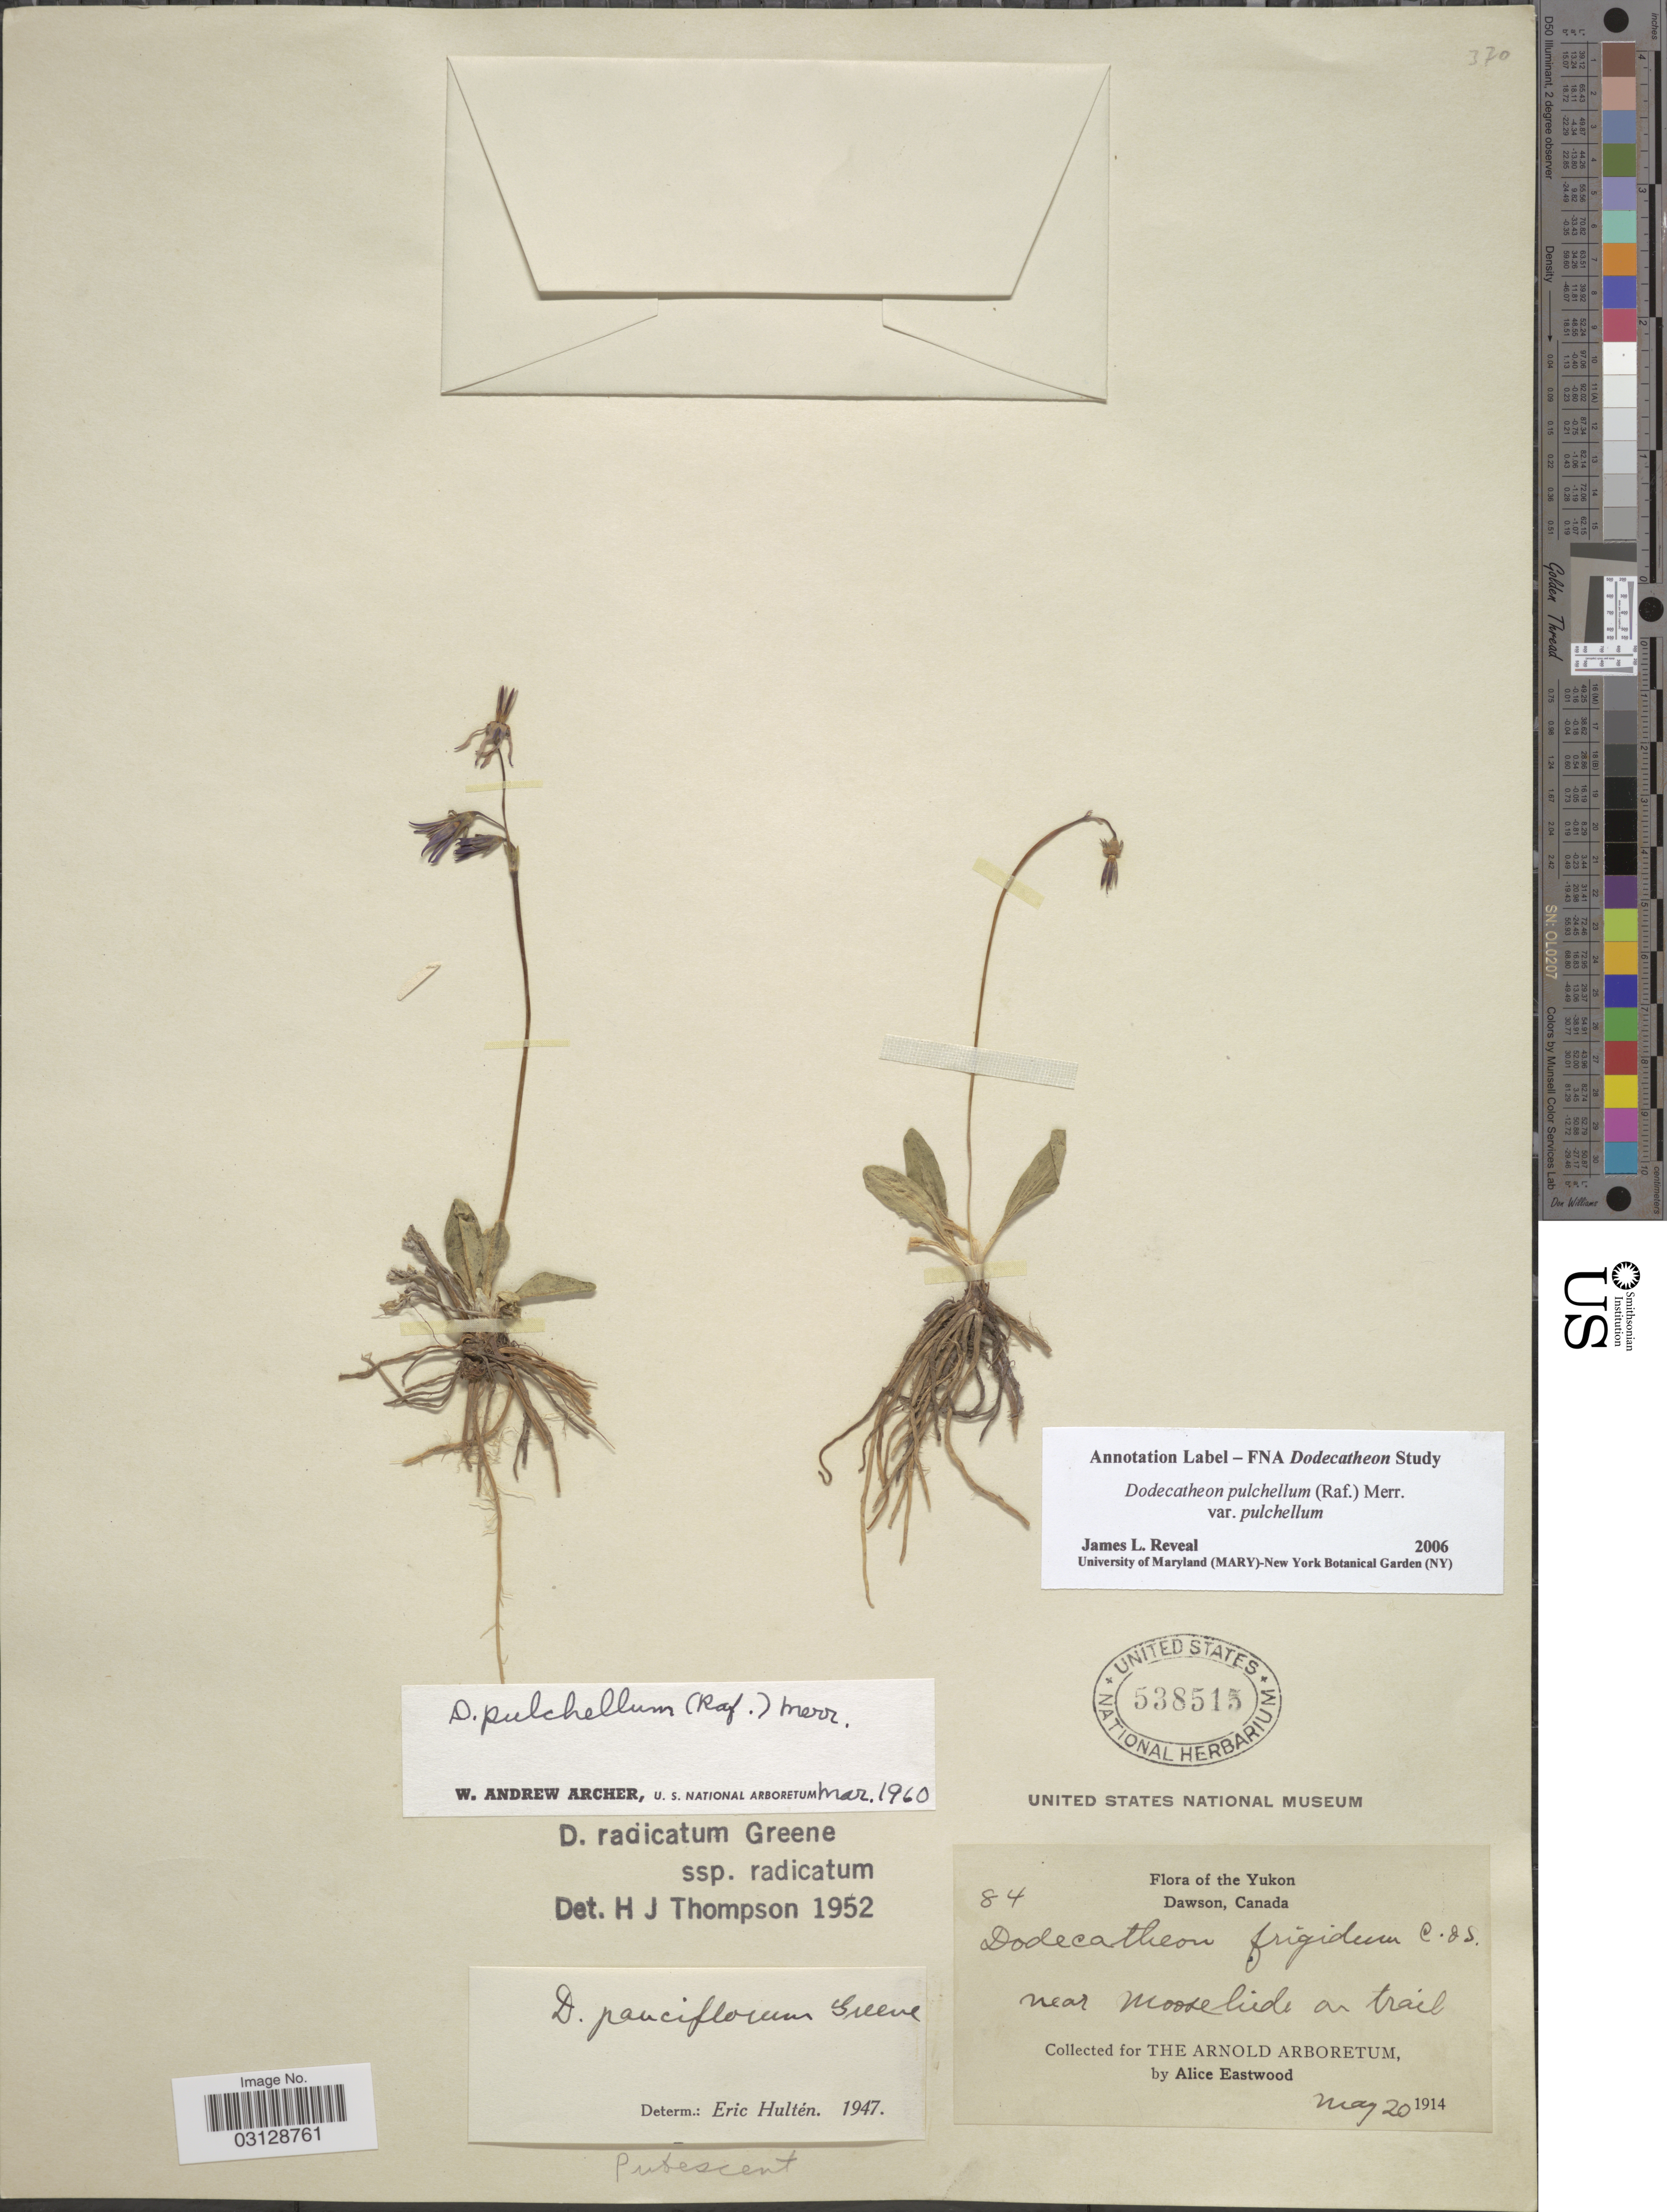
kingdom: Plantae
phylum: Tracheophyta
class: Magnoliopsida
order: Ericales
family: Primulaceae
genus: Dodecatheon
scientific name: Dodecatheon pulchellum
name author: (Raf.) Merr.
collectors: A. Eastwood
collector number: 84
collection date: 1914-05-20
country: Canada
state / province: Yukon Territory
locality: Dawson. Near Moose hide on trail.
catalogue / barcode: US 538515